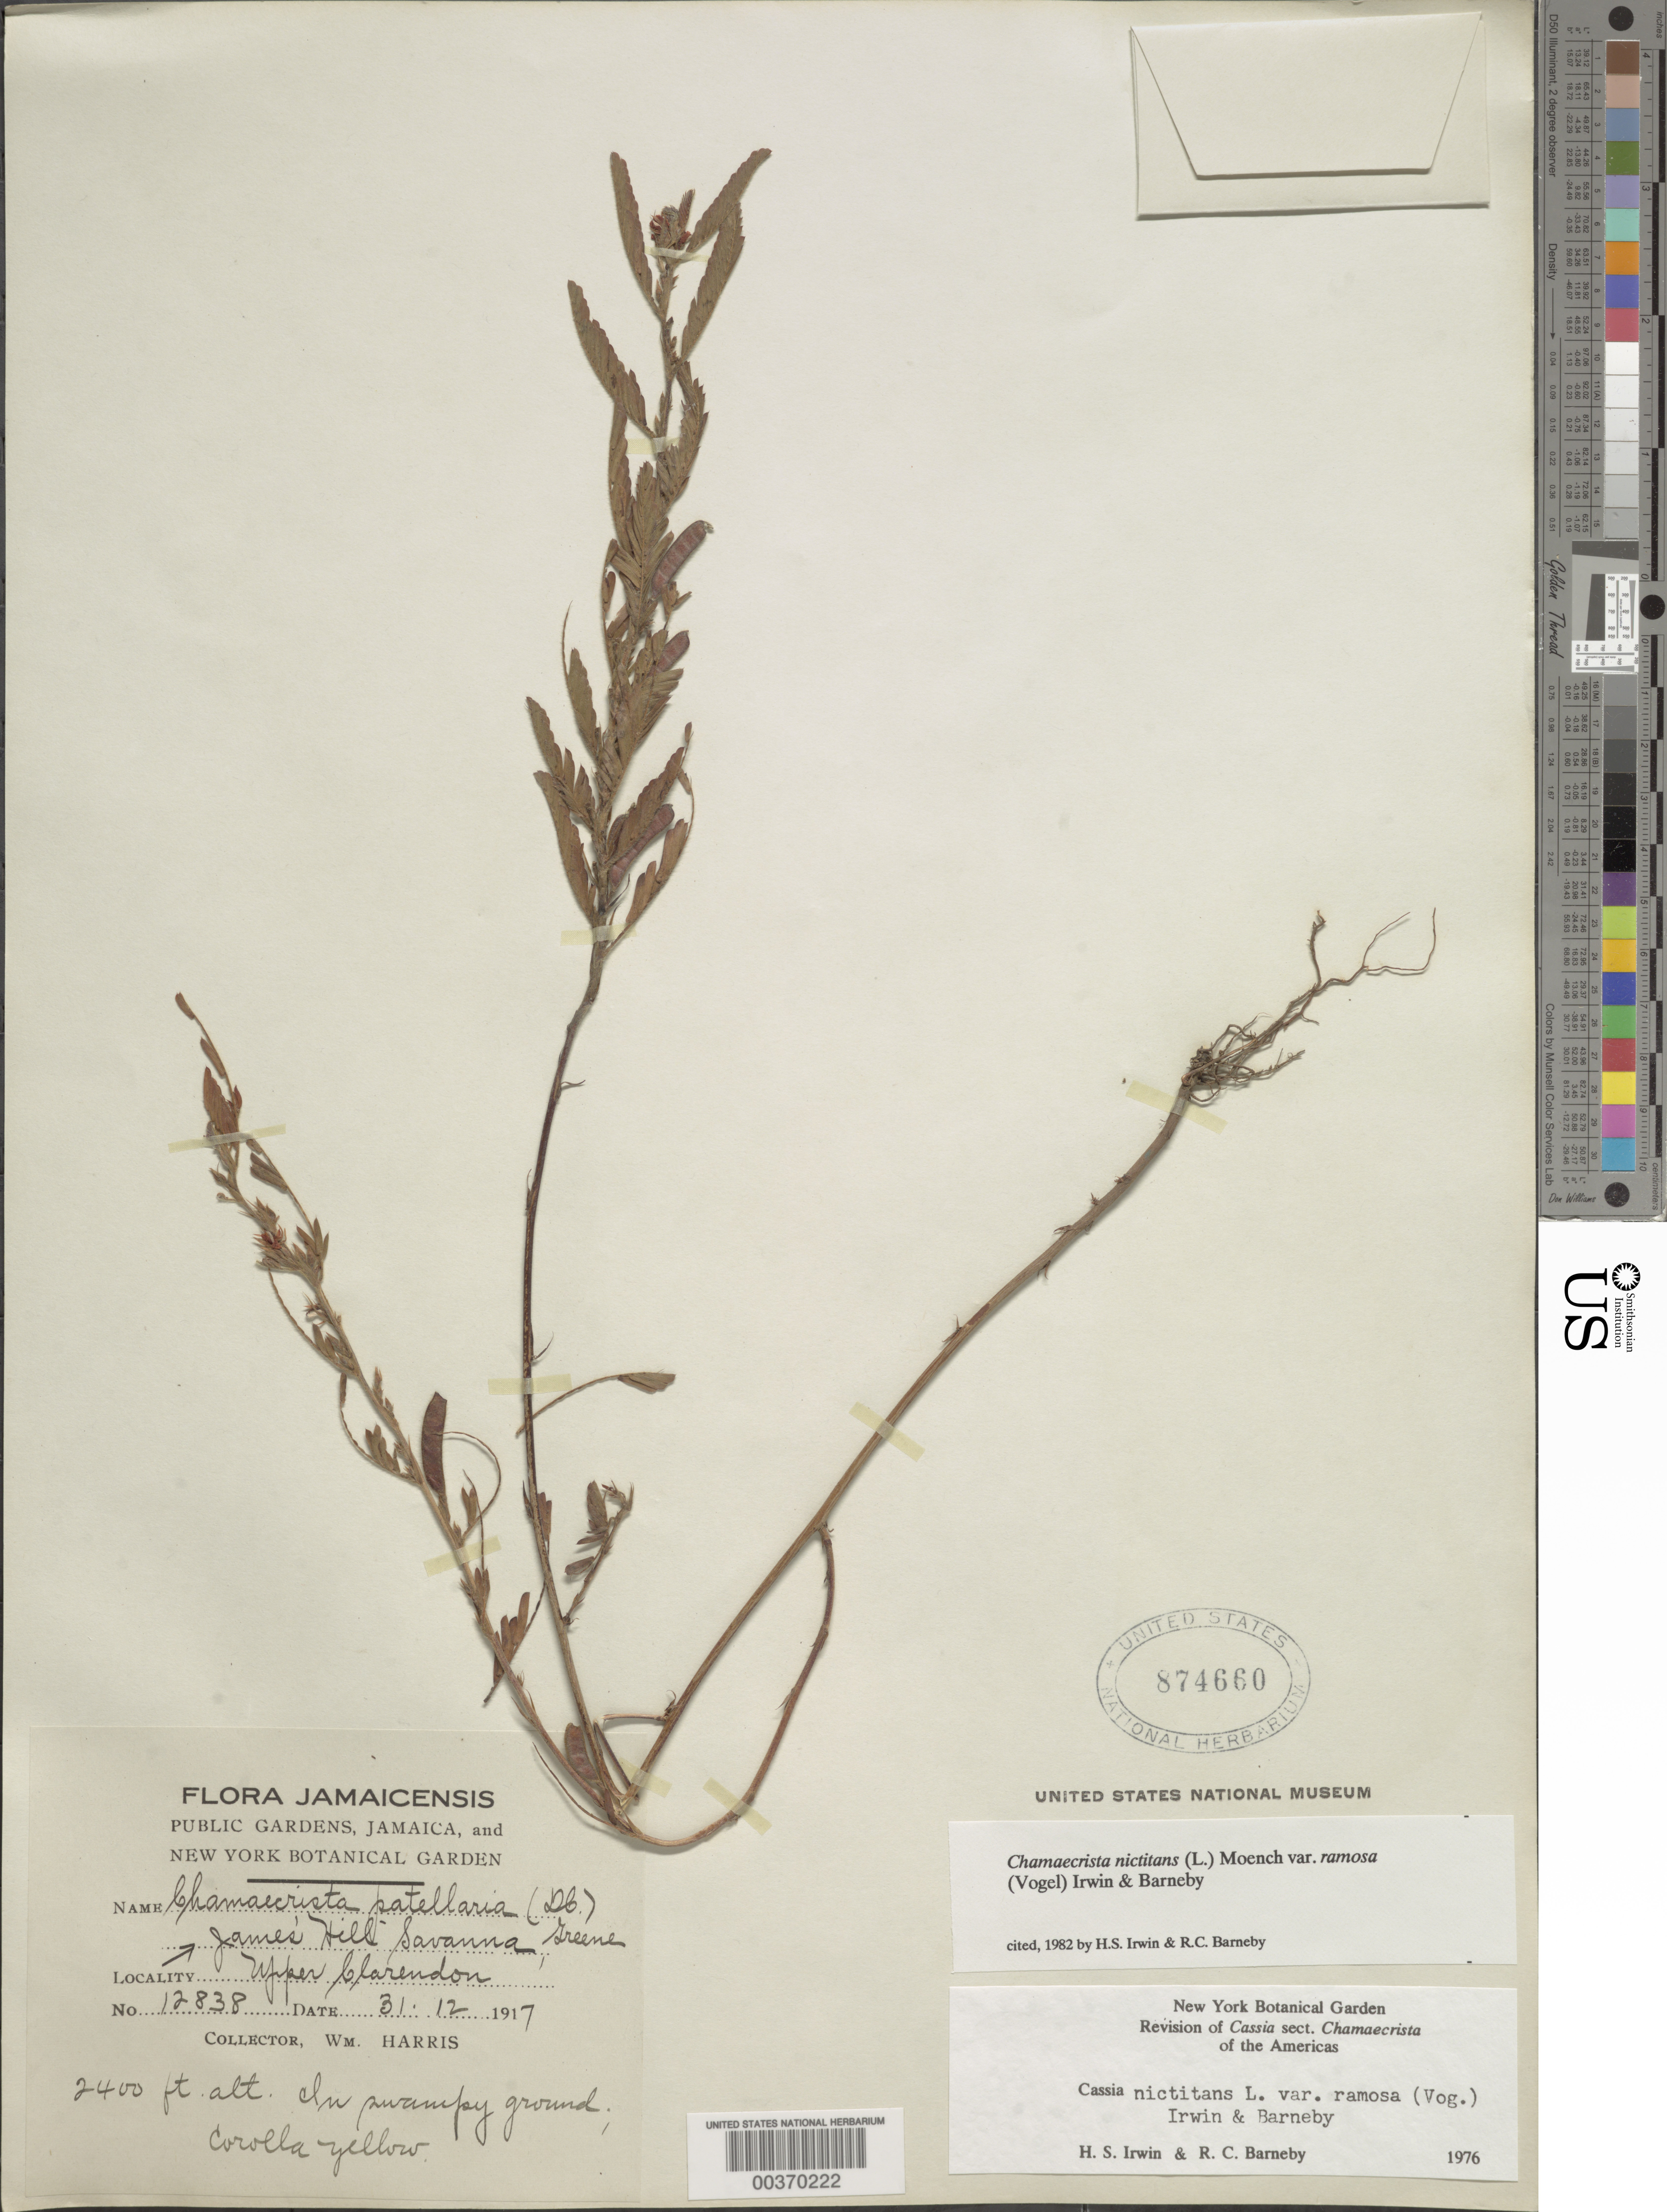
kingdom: Plantae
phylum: Tracheophyta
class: Magnoliopsida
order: Fabales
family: Fabaceae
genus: Chamaecrista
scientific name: Chamaecrista nictitans var. ramosa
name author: (Vogel) H.S. Irwin & Barneby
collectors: W. H. Harris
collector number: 12838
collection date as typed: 31 Dec 1917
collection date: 1917-12-31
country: Jamaica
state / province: Clarendon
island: Greater Antilles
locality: James' hill savanna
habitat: In swampy ground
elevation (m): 732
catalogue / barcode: US 874660